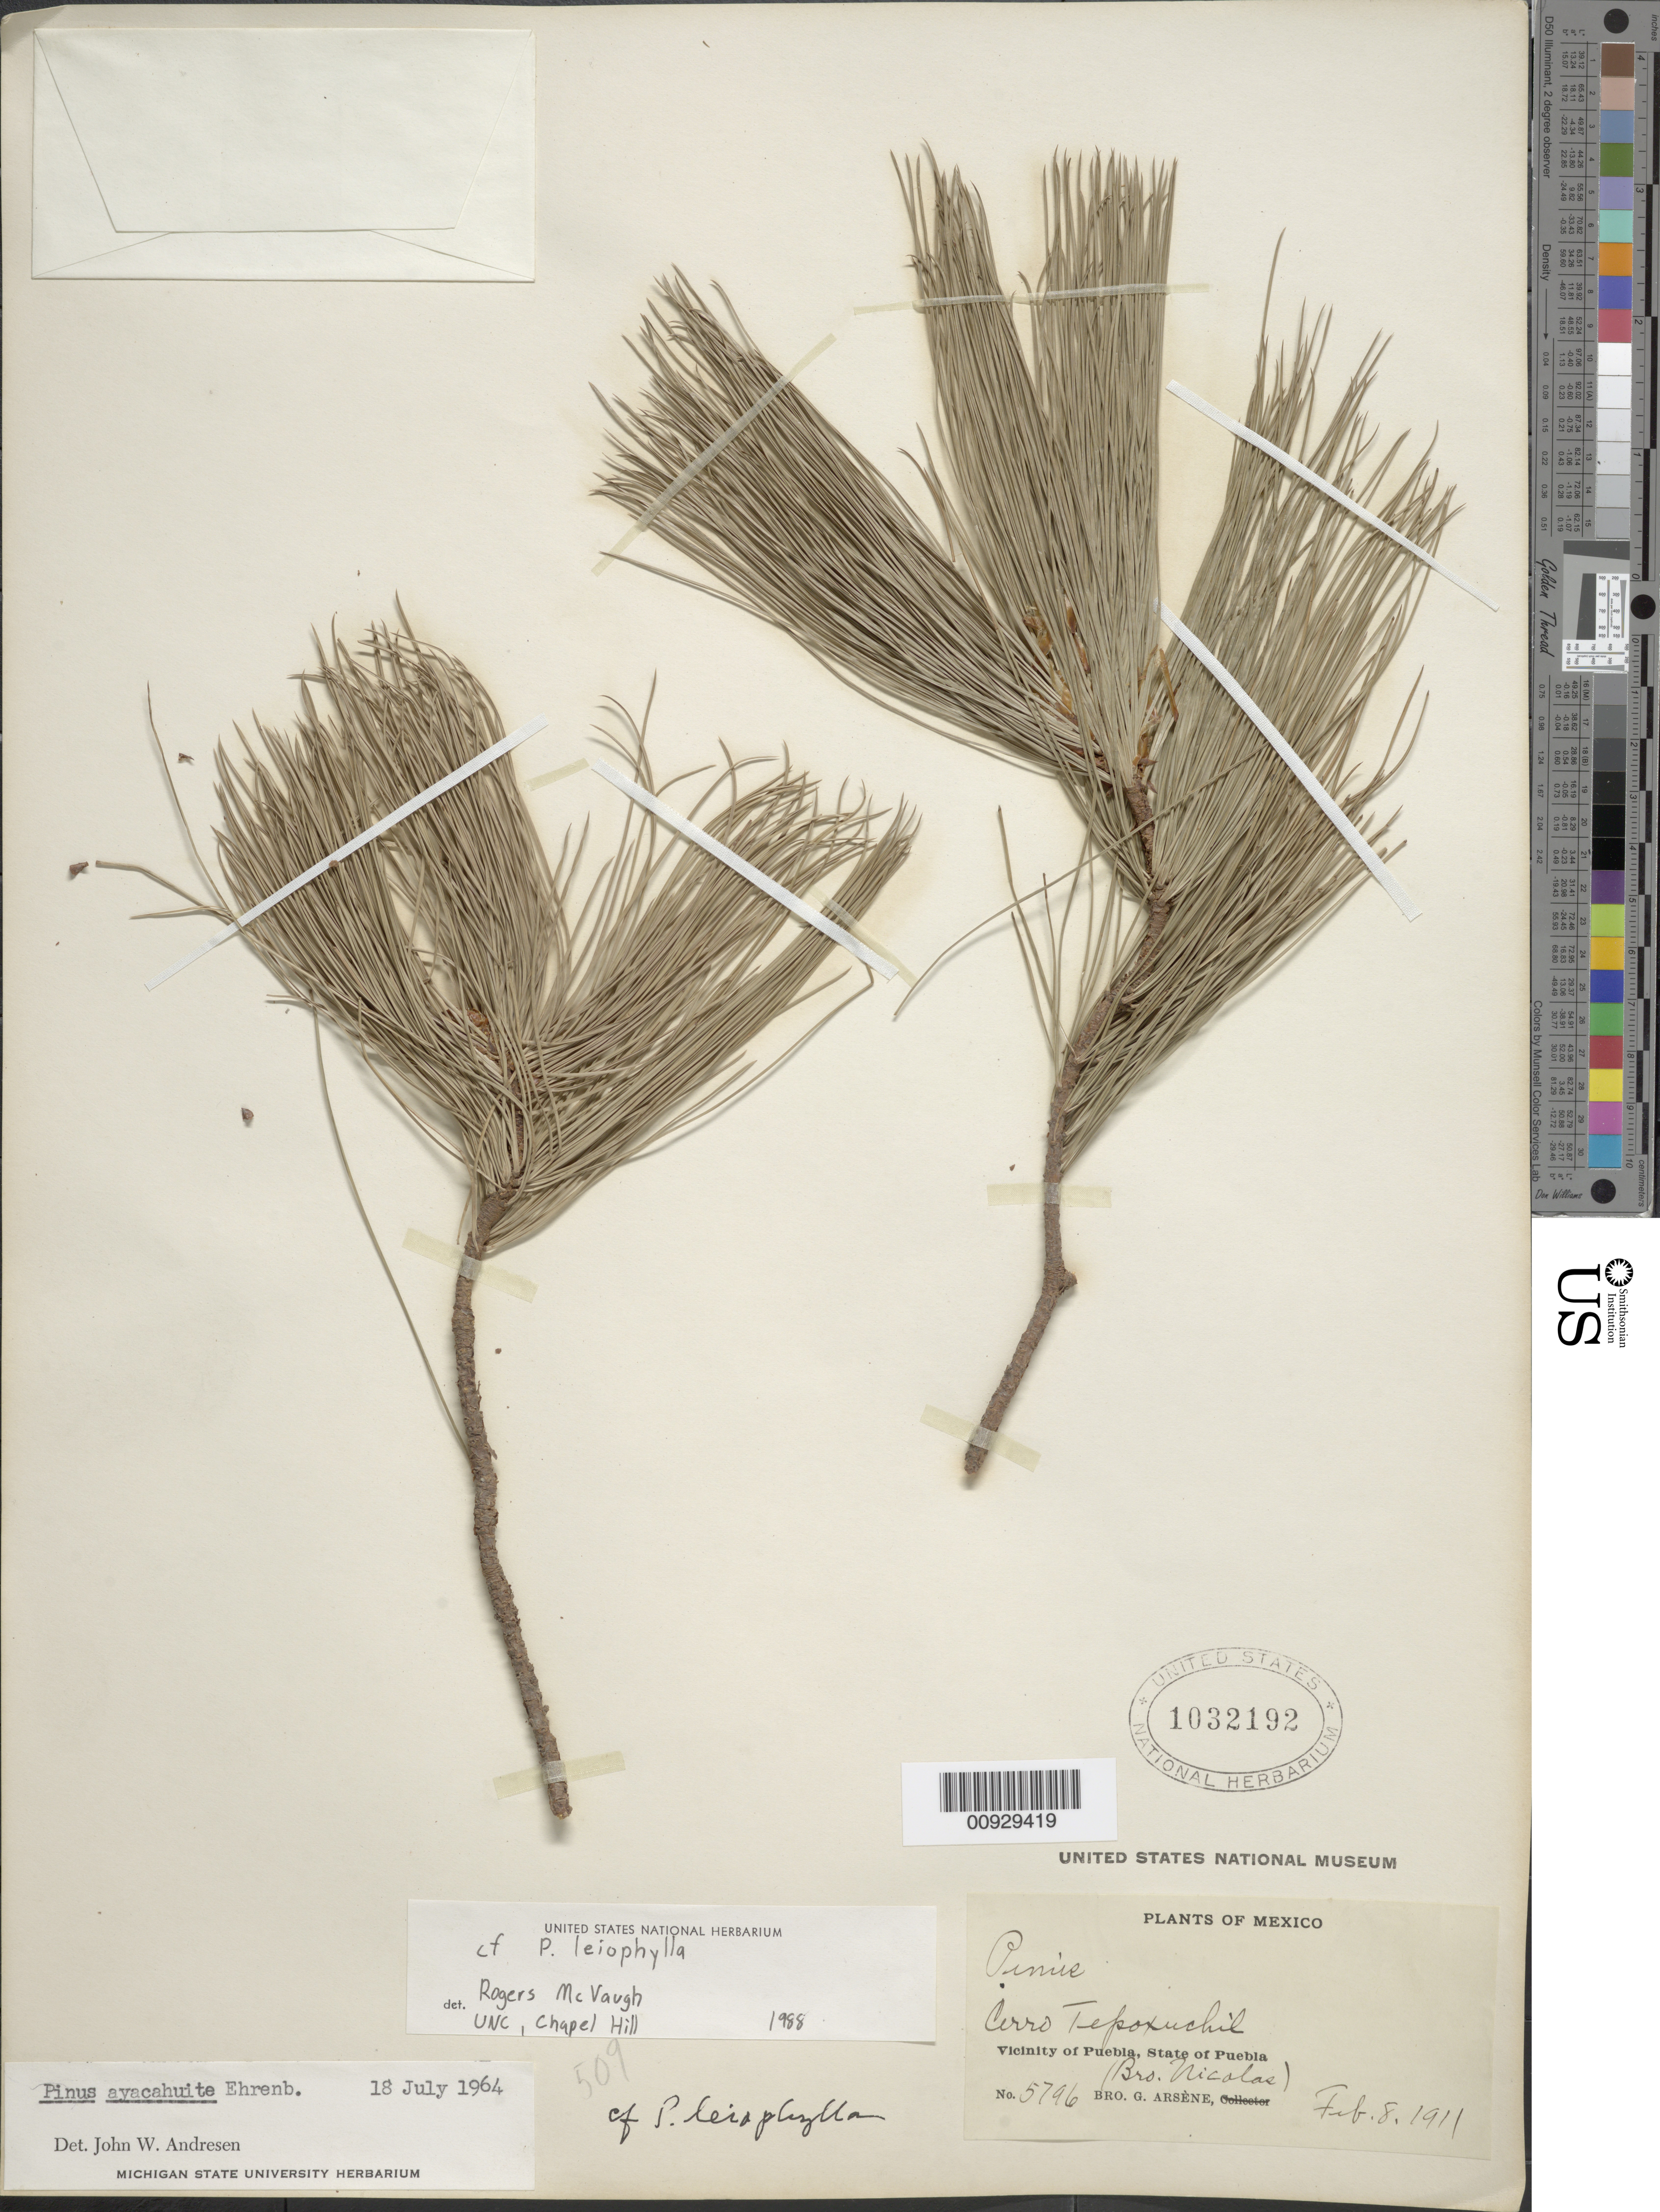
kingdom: Plantae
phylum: Tracheophyta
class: Pinopsida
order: Pinales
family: Pinaceae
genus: Pinus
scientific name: Pinus leiophylla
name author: Schiede ex Schltdl. & Cham.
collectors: B. Nicolas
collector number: Arsène, Bro. G. No. 5796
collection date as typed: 08 Feb 1911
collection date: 1911-02-08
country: Mexico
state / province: Puebla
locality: Cerro Tepoxuchil. Vicinity of Puebla, State of Puebla.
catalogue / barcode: US 1032192